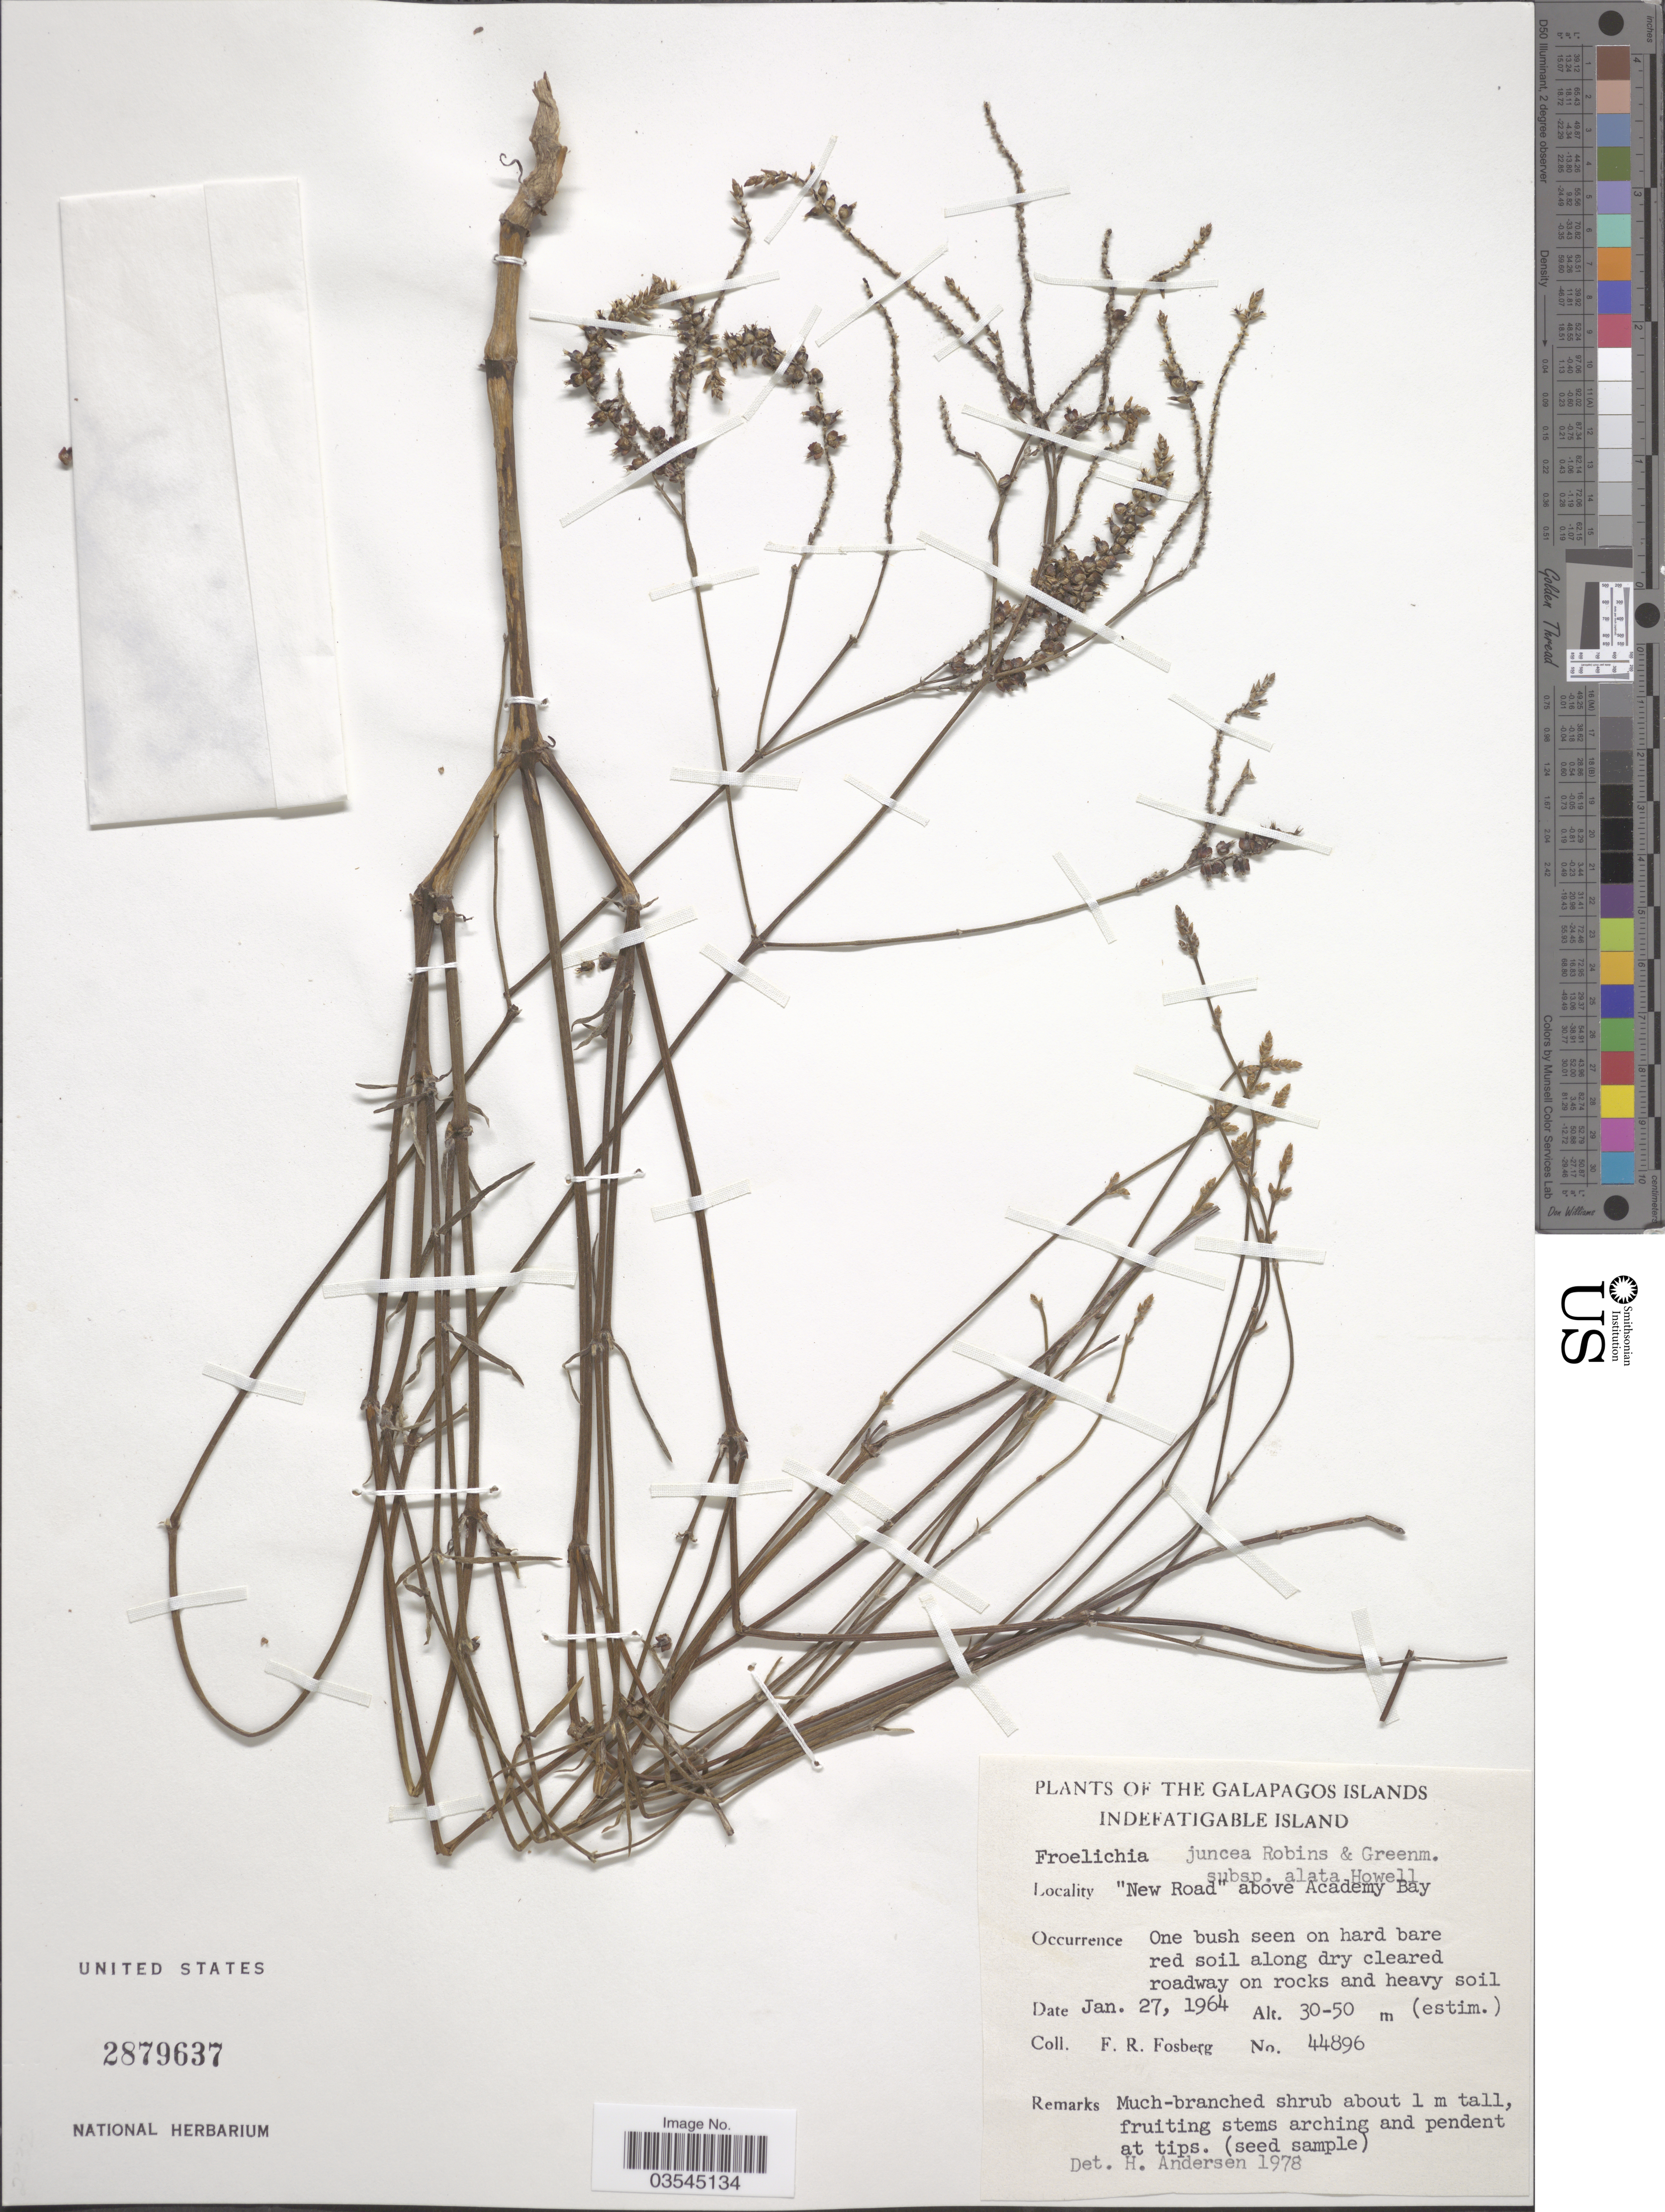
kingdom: Plantae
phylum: Tracheophyta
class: Magnoliopsida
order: Caryophyllales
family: Amaranthaceae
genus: Froelichia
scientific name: Froelichia juncea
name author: B.L. Rob. & Greenm.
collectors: F. R. Fosberg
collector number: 44896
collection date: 1964-01-27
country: Ecuador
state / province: Colón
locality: Galapagos Islands. Indefatigable Island. "New Road" above Academy Bay.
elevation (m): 30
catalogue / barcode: US 2879637